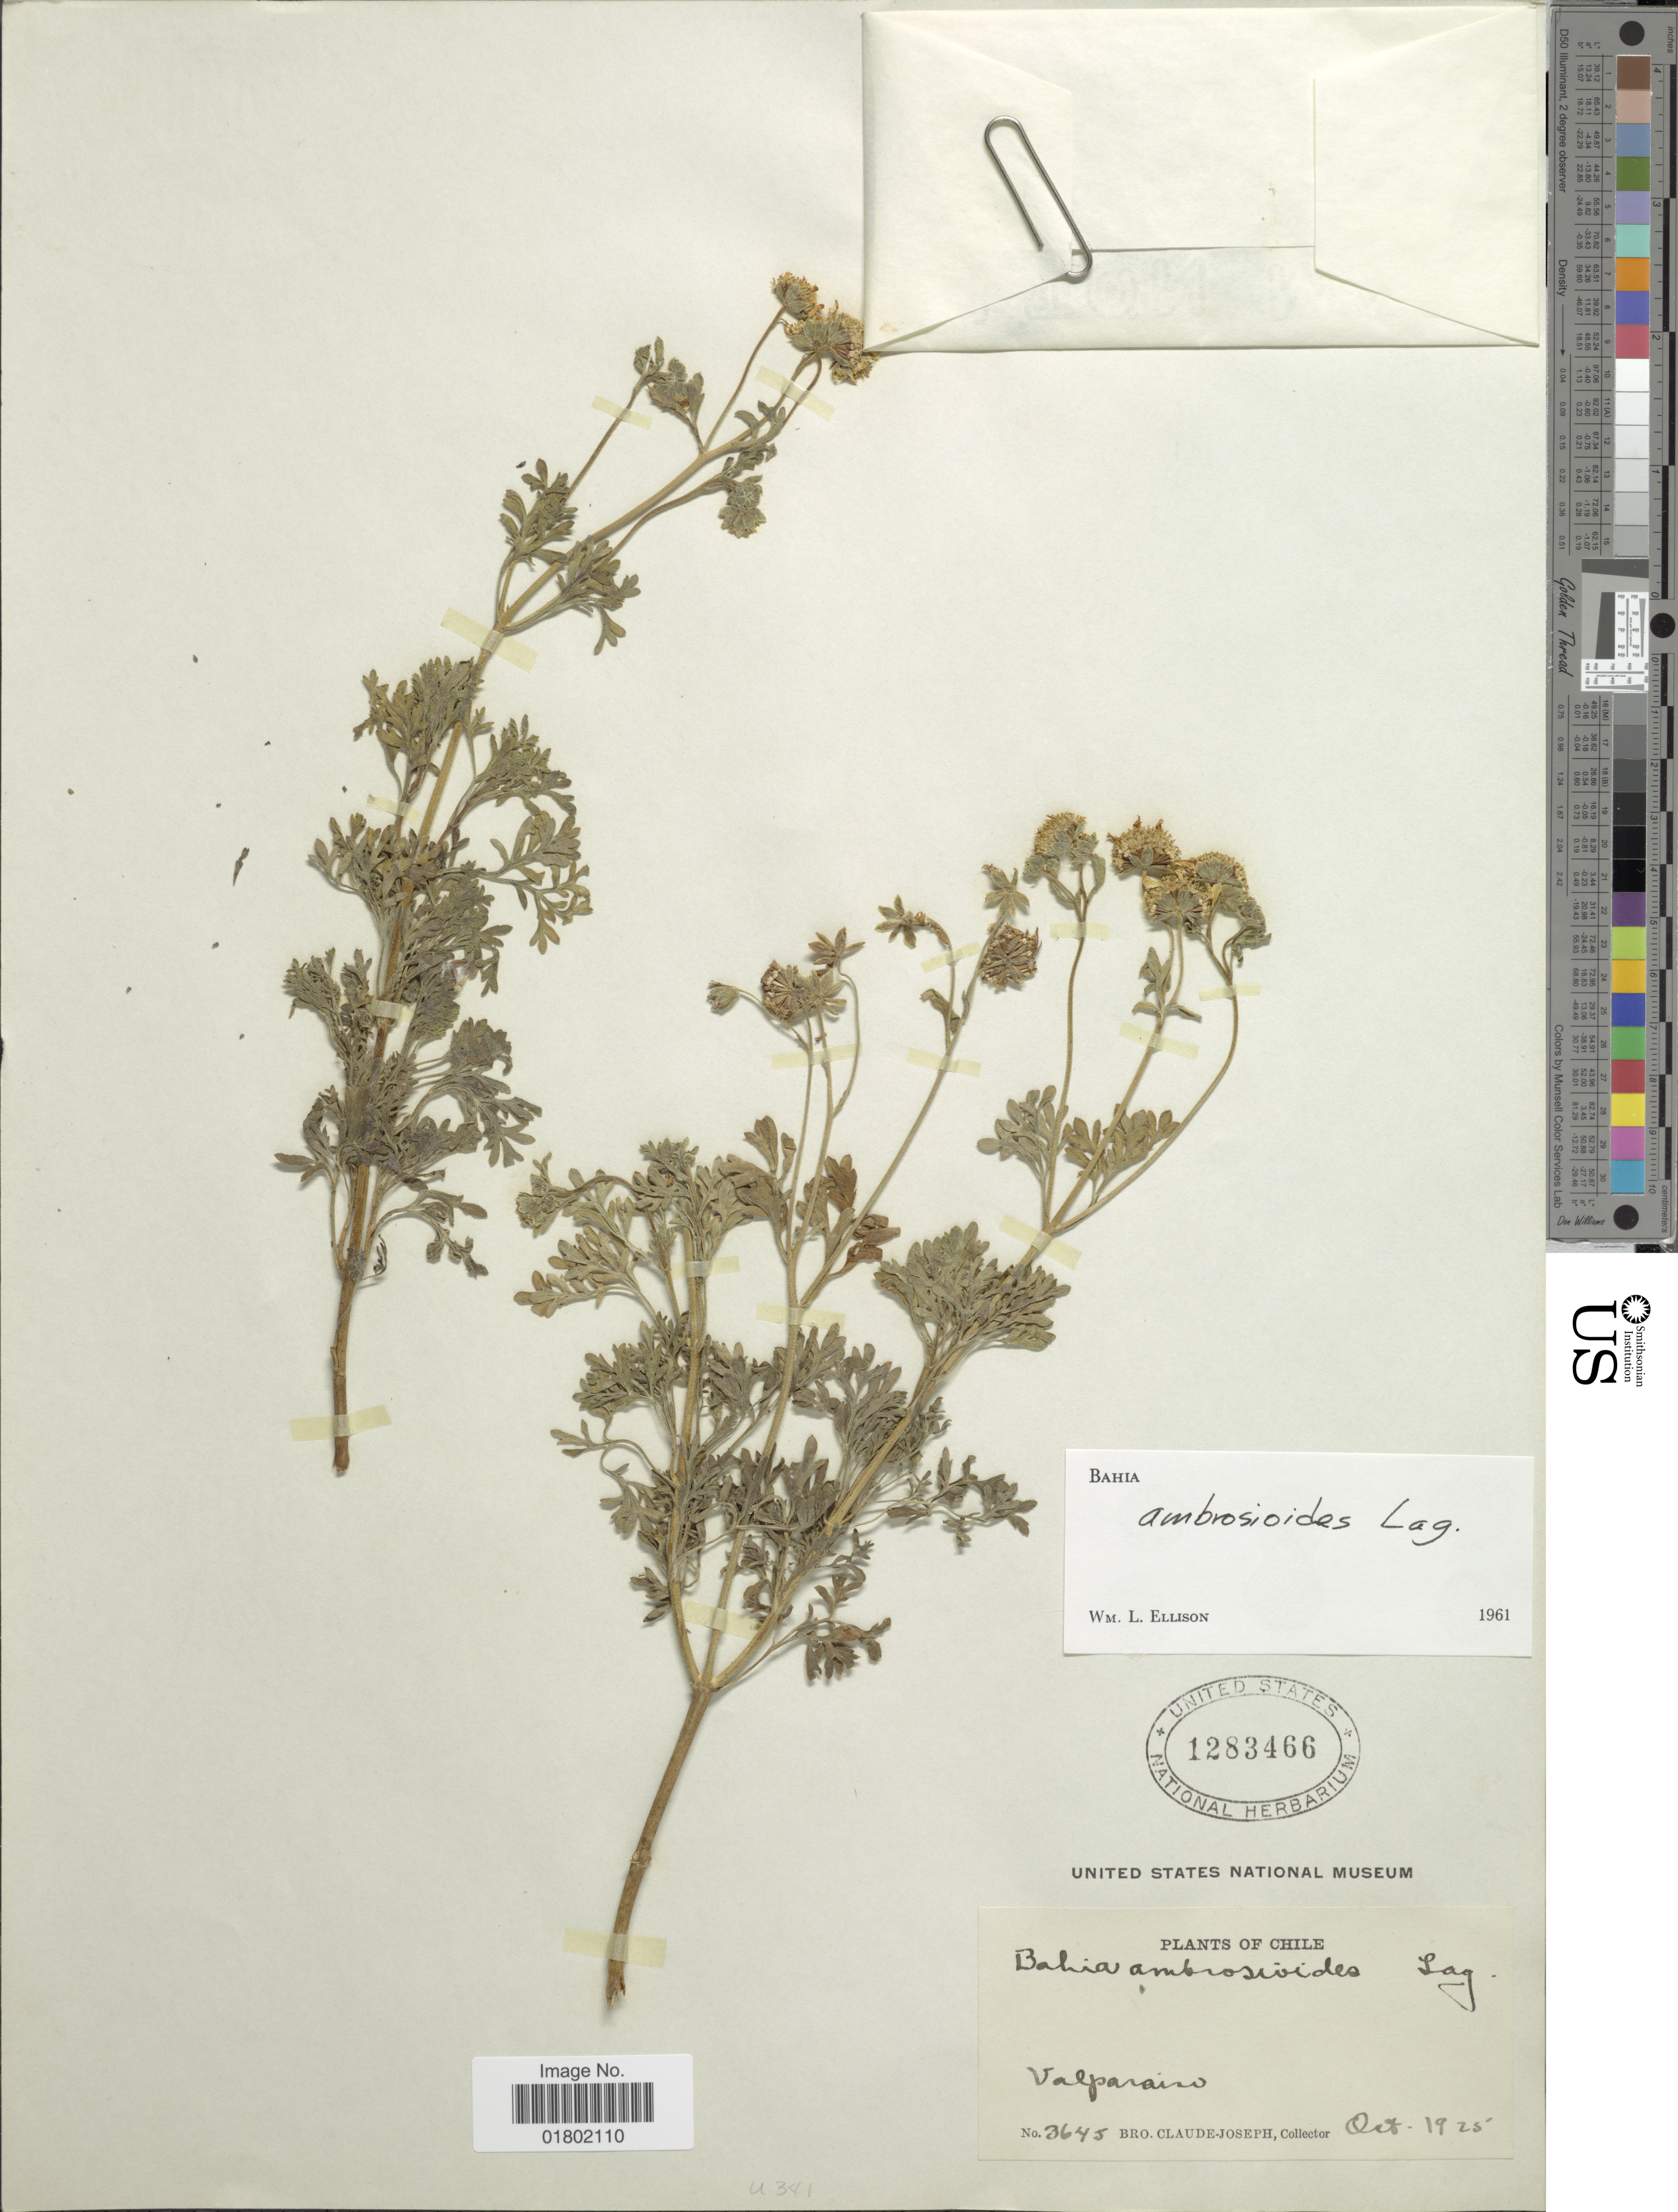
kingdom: Plantae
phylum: Tracheophyta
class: Magnoliopsida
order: Asterales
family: Asteraceae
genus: Bahia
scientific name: Bahia ambrosioides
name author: Lag.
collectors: Bro. Claude-Joseph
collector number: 3645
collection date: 1925-10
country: Chile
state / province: Valparaíso (V)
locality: Valparaiso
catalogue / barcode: US 1283466